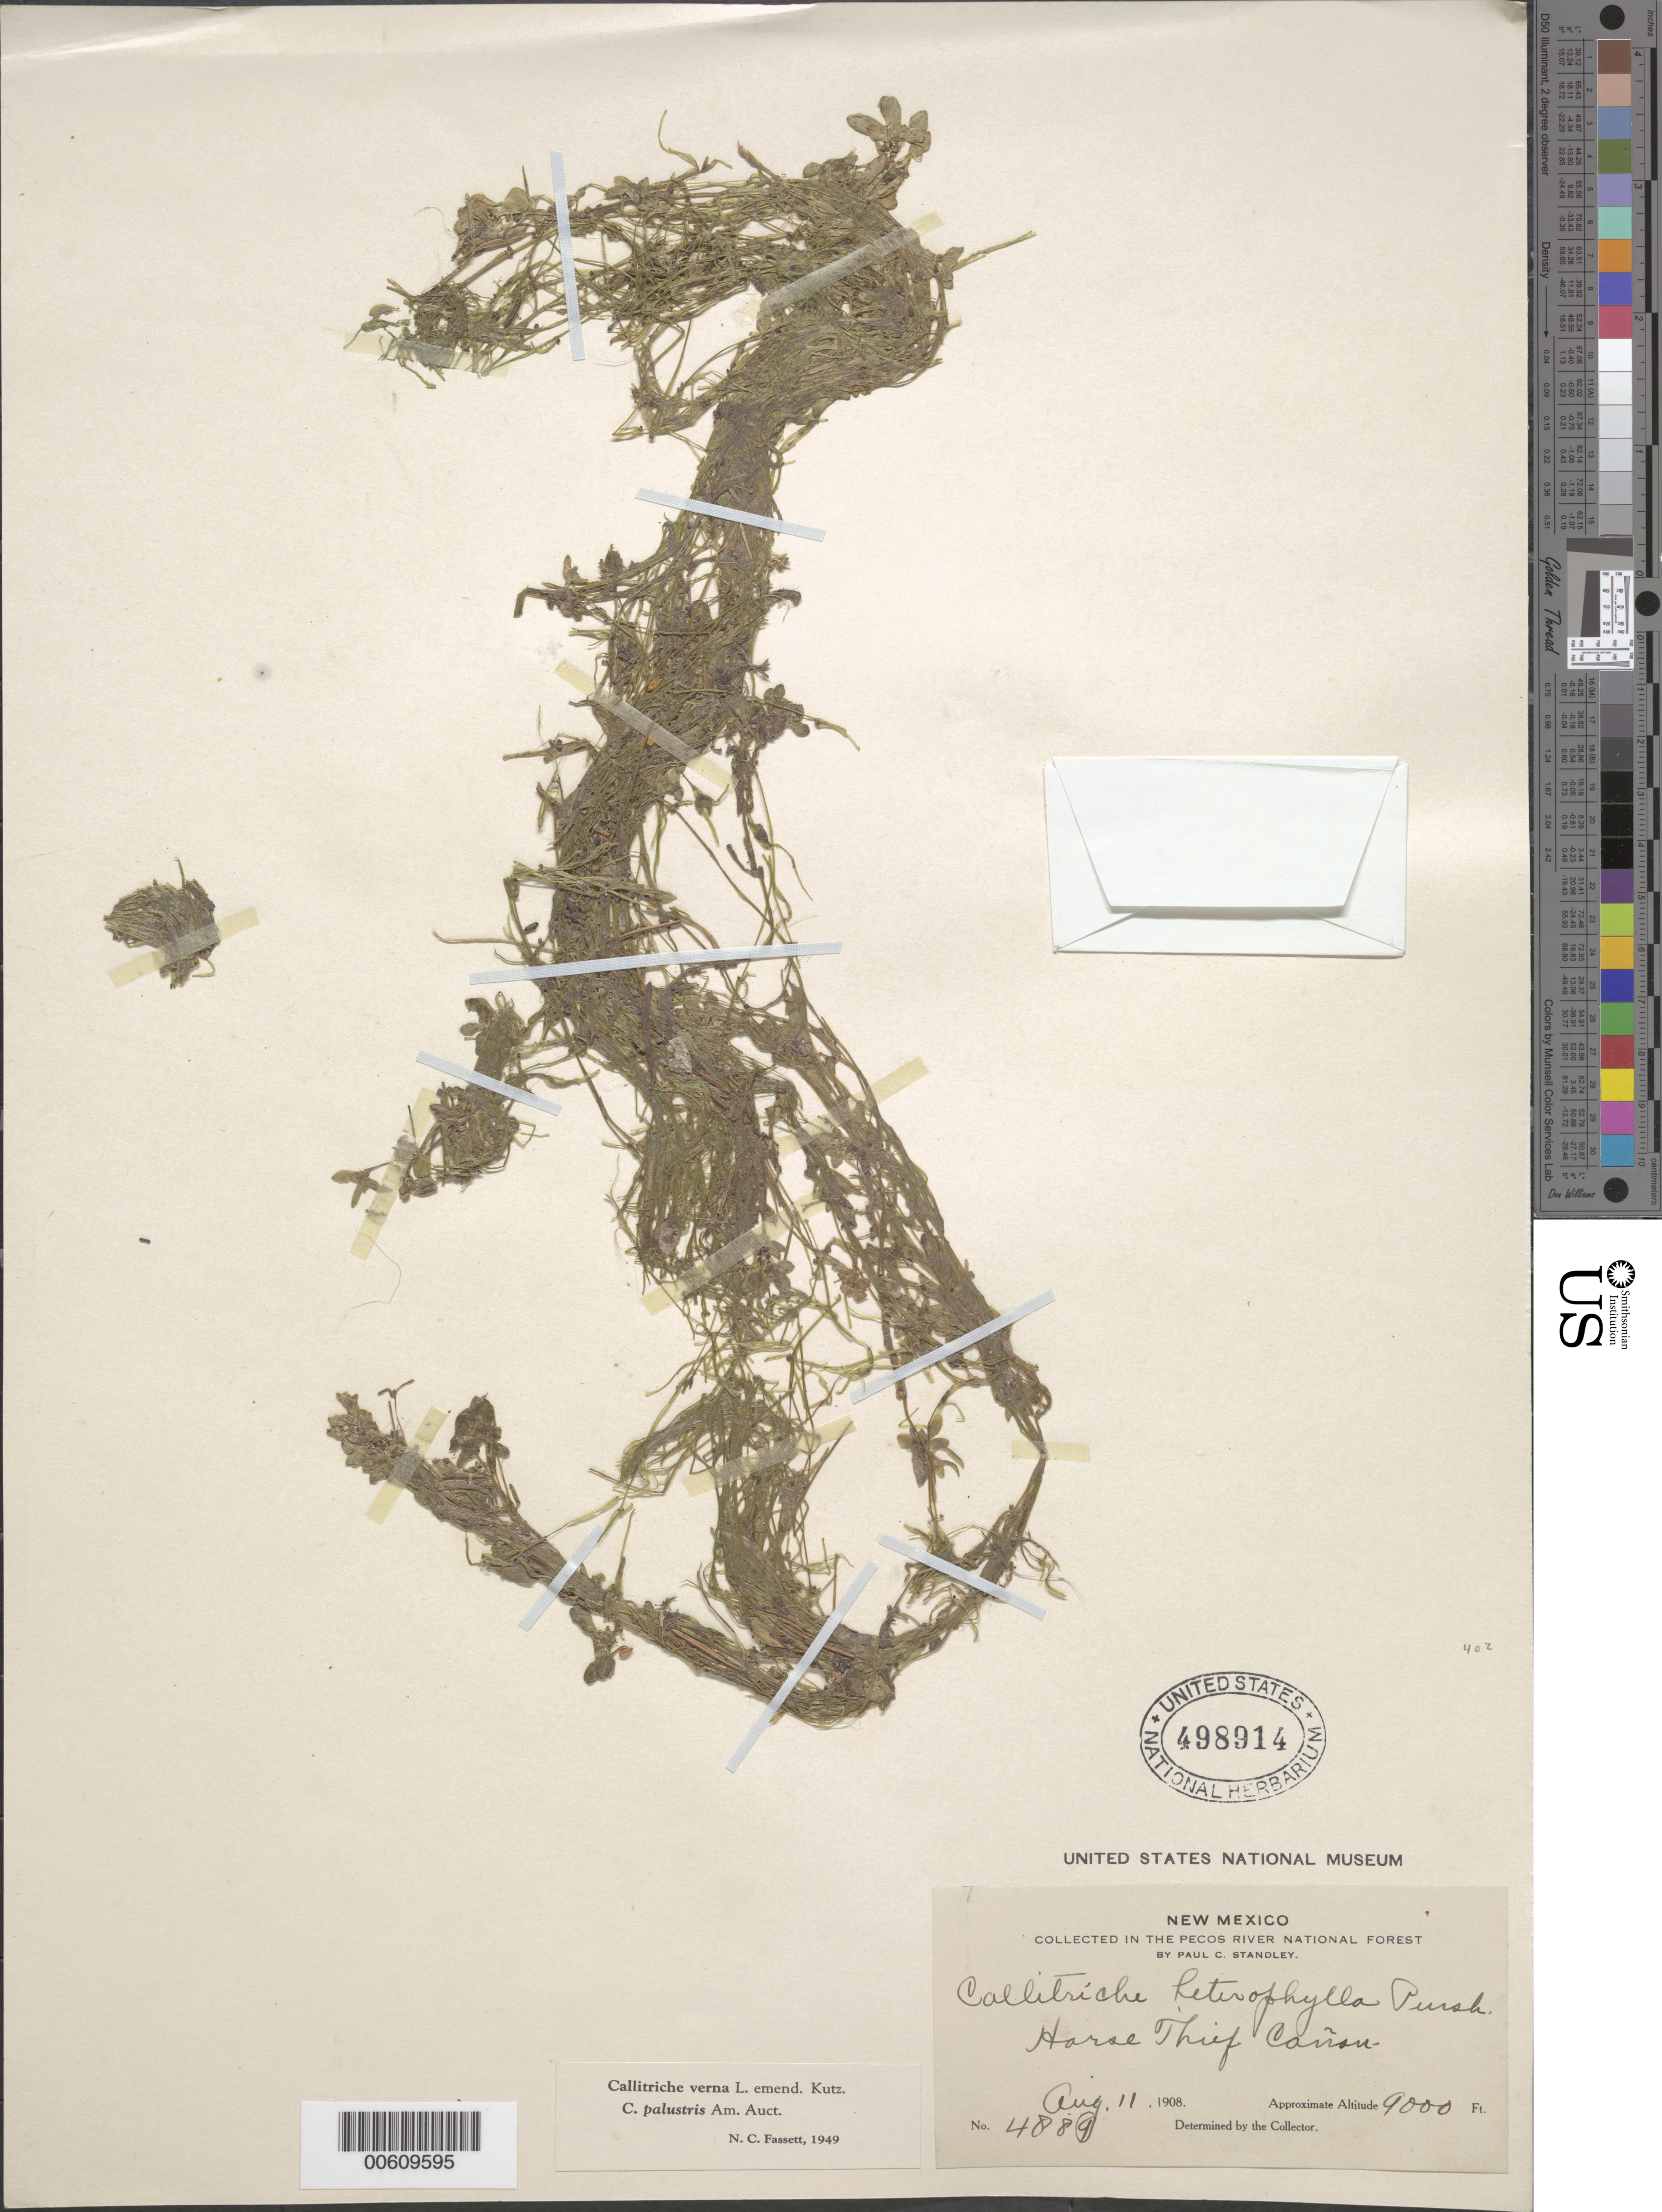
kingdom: Plantae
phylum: Tracheophyta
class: Magnoliopsida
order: Lamiales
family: Plantaginaceae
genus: Callitriche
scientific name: Callitriche verna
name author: L.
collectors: P. C. Standley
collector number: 4889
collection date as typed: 11 Aug 1908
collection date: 1908-08-11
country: United States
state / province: New Mexico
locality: The Pecos River National Park, Horse Thief Canon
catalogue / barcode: US 498914